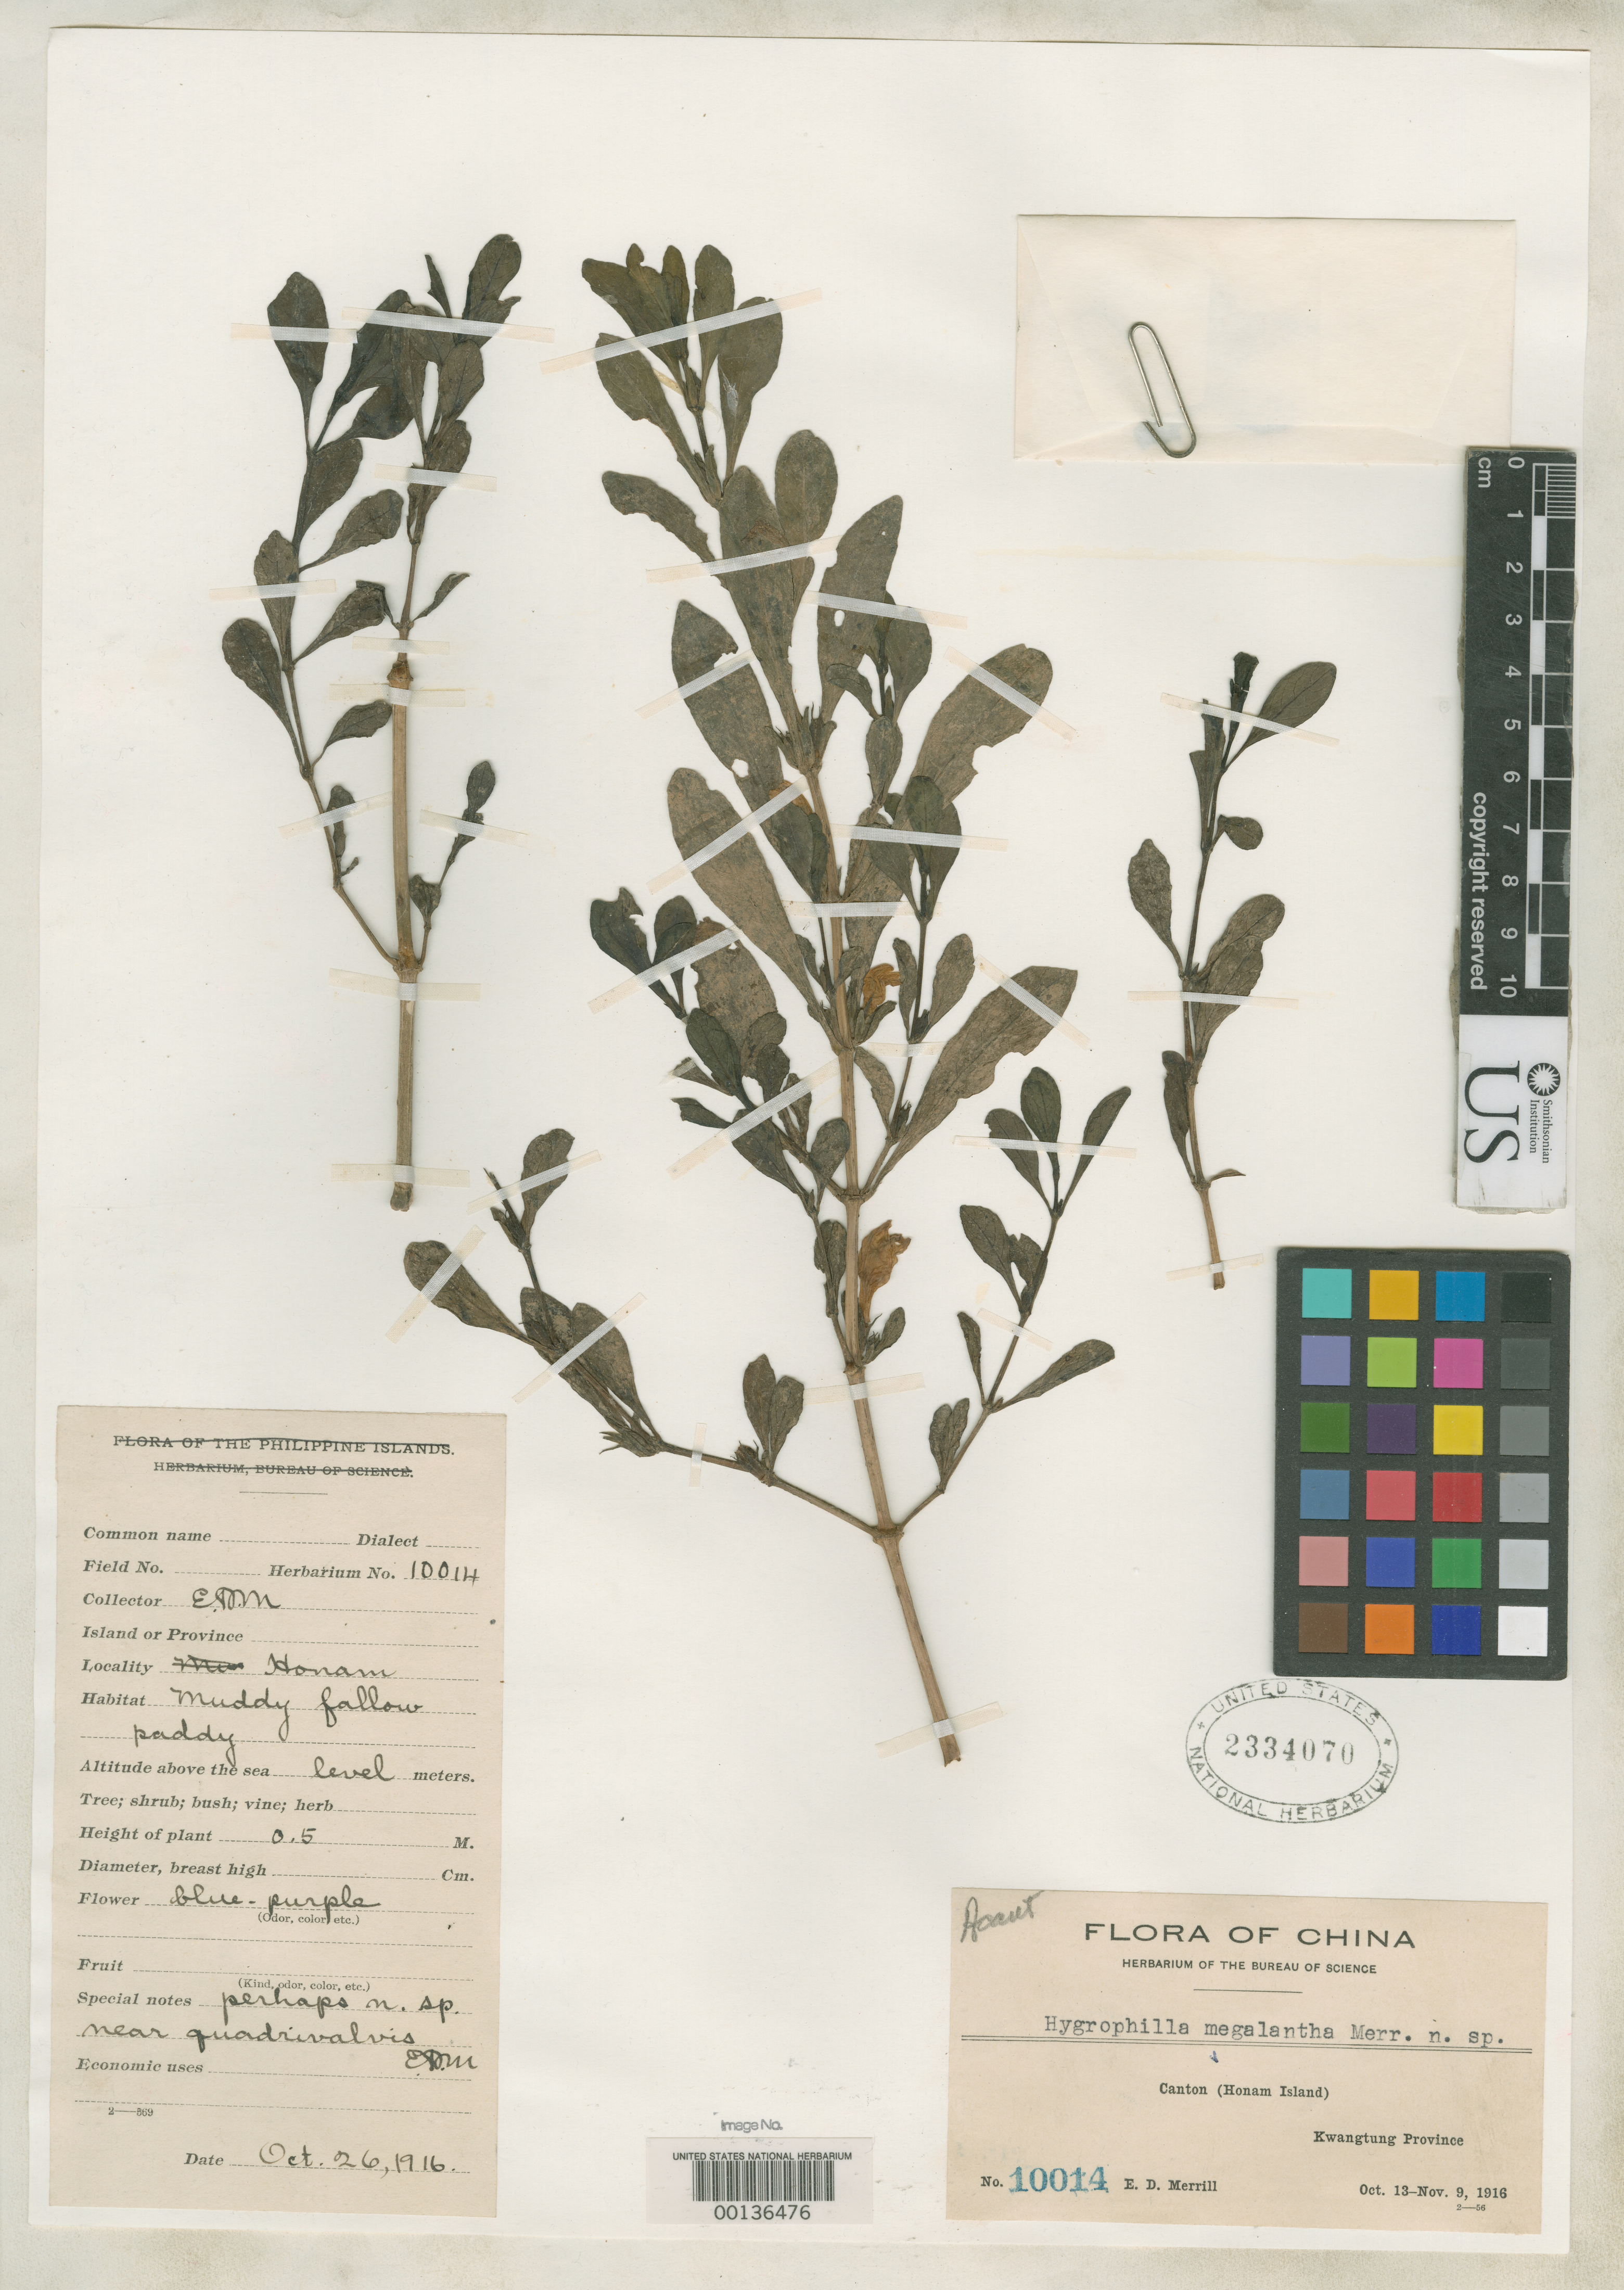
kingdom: Plantae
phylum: Tracheophyta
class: Magnoliopsida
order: Lamiales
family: Acanthaceae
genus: Hygrophila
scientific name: Hygrophila megalantha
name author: Merr.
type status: Isotype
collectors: E. D. Merrill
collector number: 10014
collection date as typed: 26 Oct 1916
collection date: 1916-10-26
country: China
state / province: Guangdong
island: Honam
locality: Near Canton.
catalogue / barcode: US 2334070